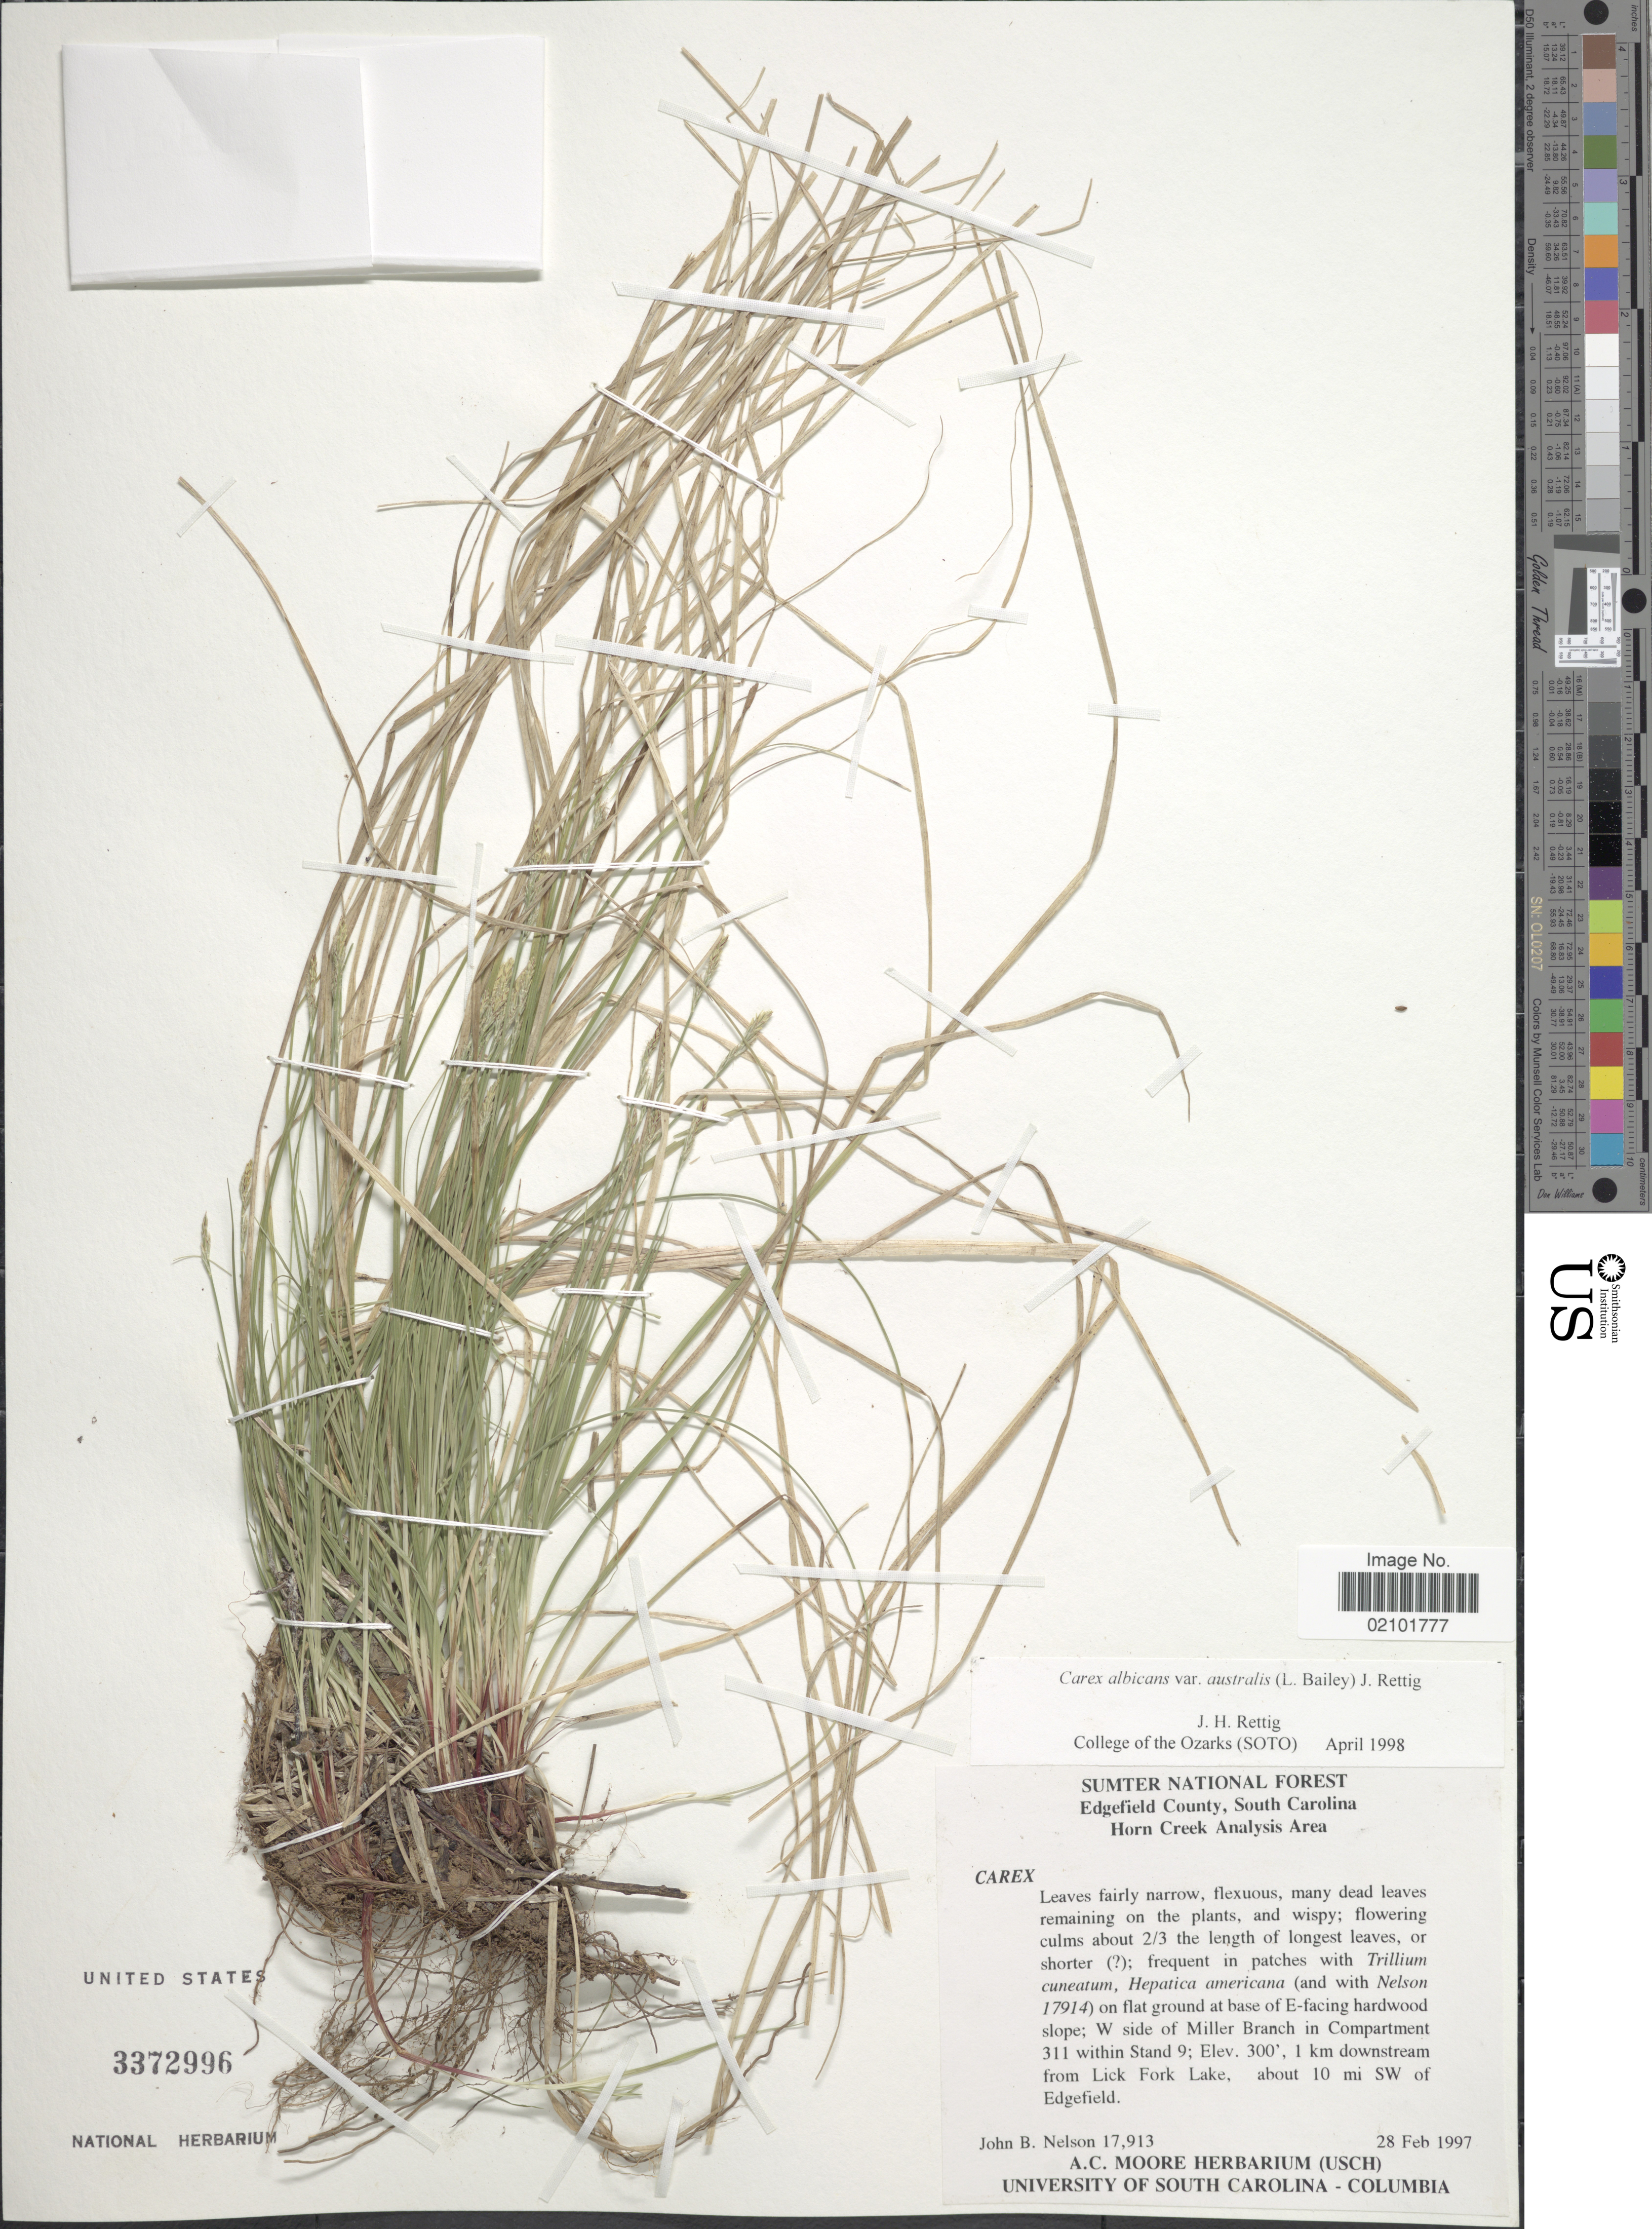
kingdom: Plantae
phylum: Tracheophyta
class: Liliopsida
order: Poales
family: Cyperaceae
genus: Carex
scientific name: Carex physorhyncha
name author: Liebm. ex Steud.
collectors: J. B. Nelson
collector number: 17913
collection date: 1997-02-28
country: United States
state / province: South Carolina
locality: Sumter National Forest. Edgefield County. Horn Creek Analysis Area. W side of Miller Branch in Compartment 311 within Stand 9; 1 km downstream from Lick Fork Lake, about 10 mi SW of Edgefield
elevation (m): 91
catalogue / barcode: US 3372996